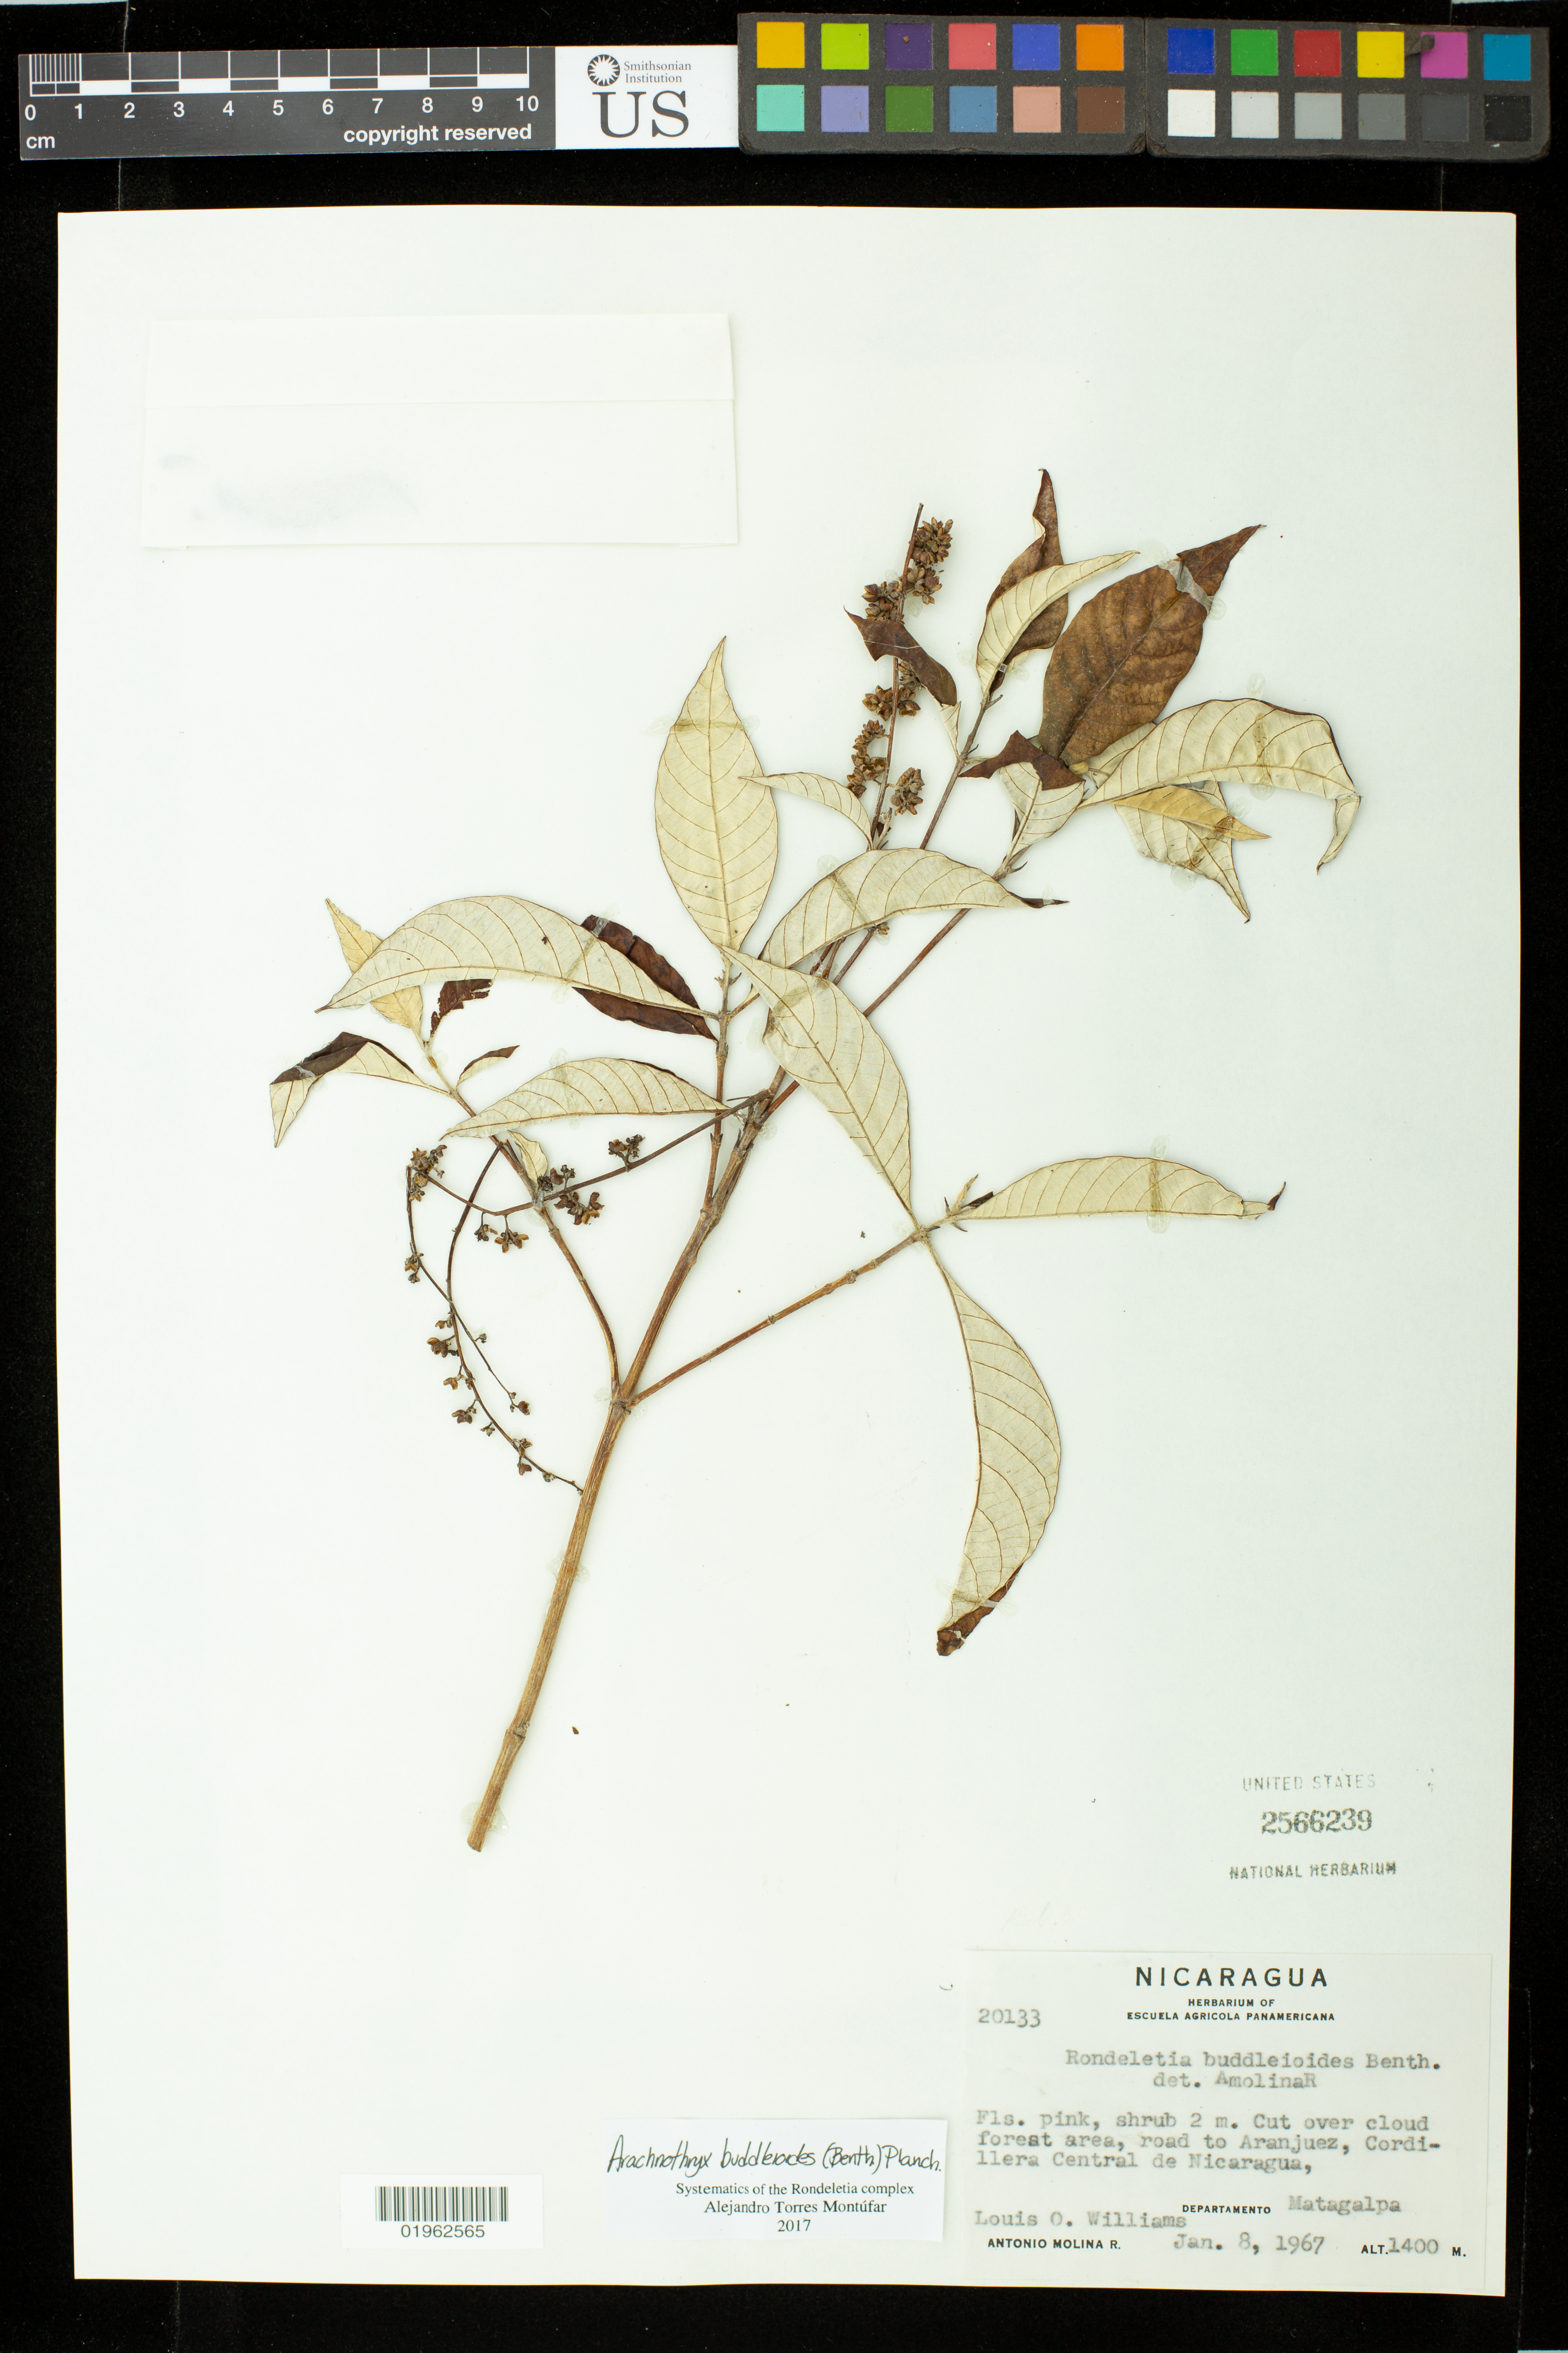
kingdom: Plantae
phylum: Tracheophyta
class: Magnoliopsida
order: Gentianales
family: Rubiaceae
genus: Arachnothryx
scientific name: Arachnothryx buddleioides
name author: (Benth.) Planch.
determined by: Torres Montufar, J. A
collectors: L. O. Williams & A. Molina R.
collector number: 20133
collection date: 1967-01-08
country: Nicaragua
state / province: Matagalpa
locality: Road to Aranjuez, Cordillera Central de Nicaragua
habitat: cut over cloud forest area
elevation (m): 1400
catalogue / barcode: US 2566239